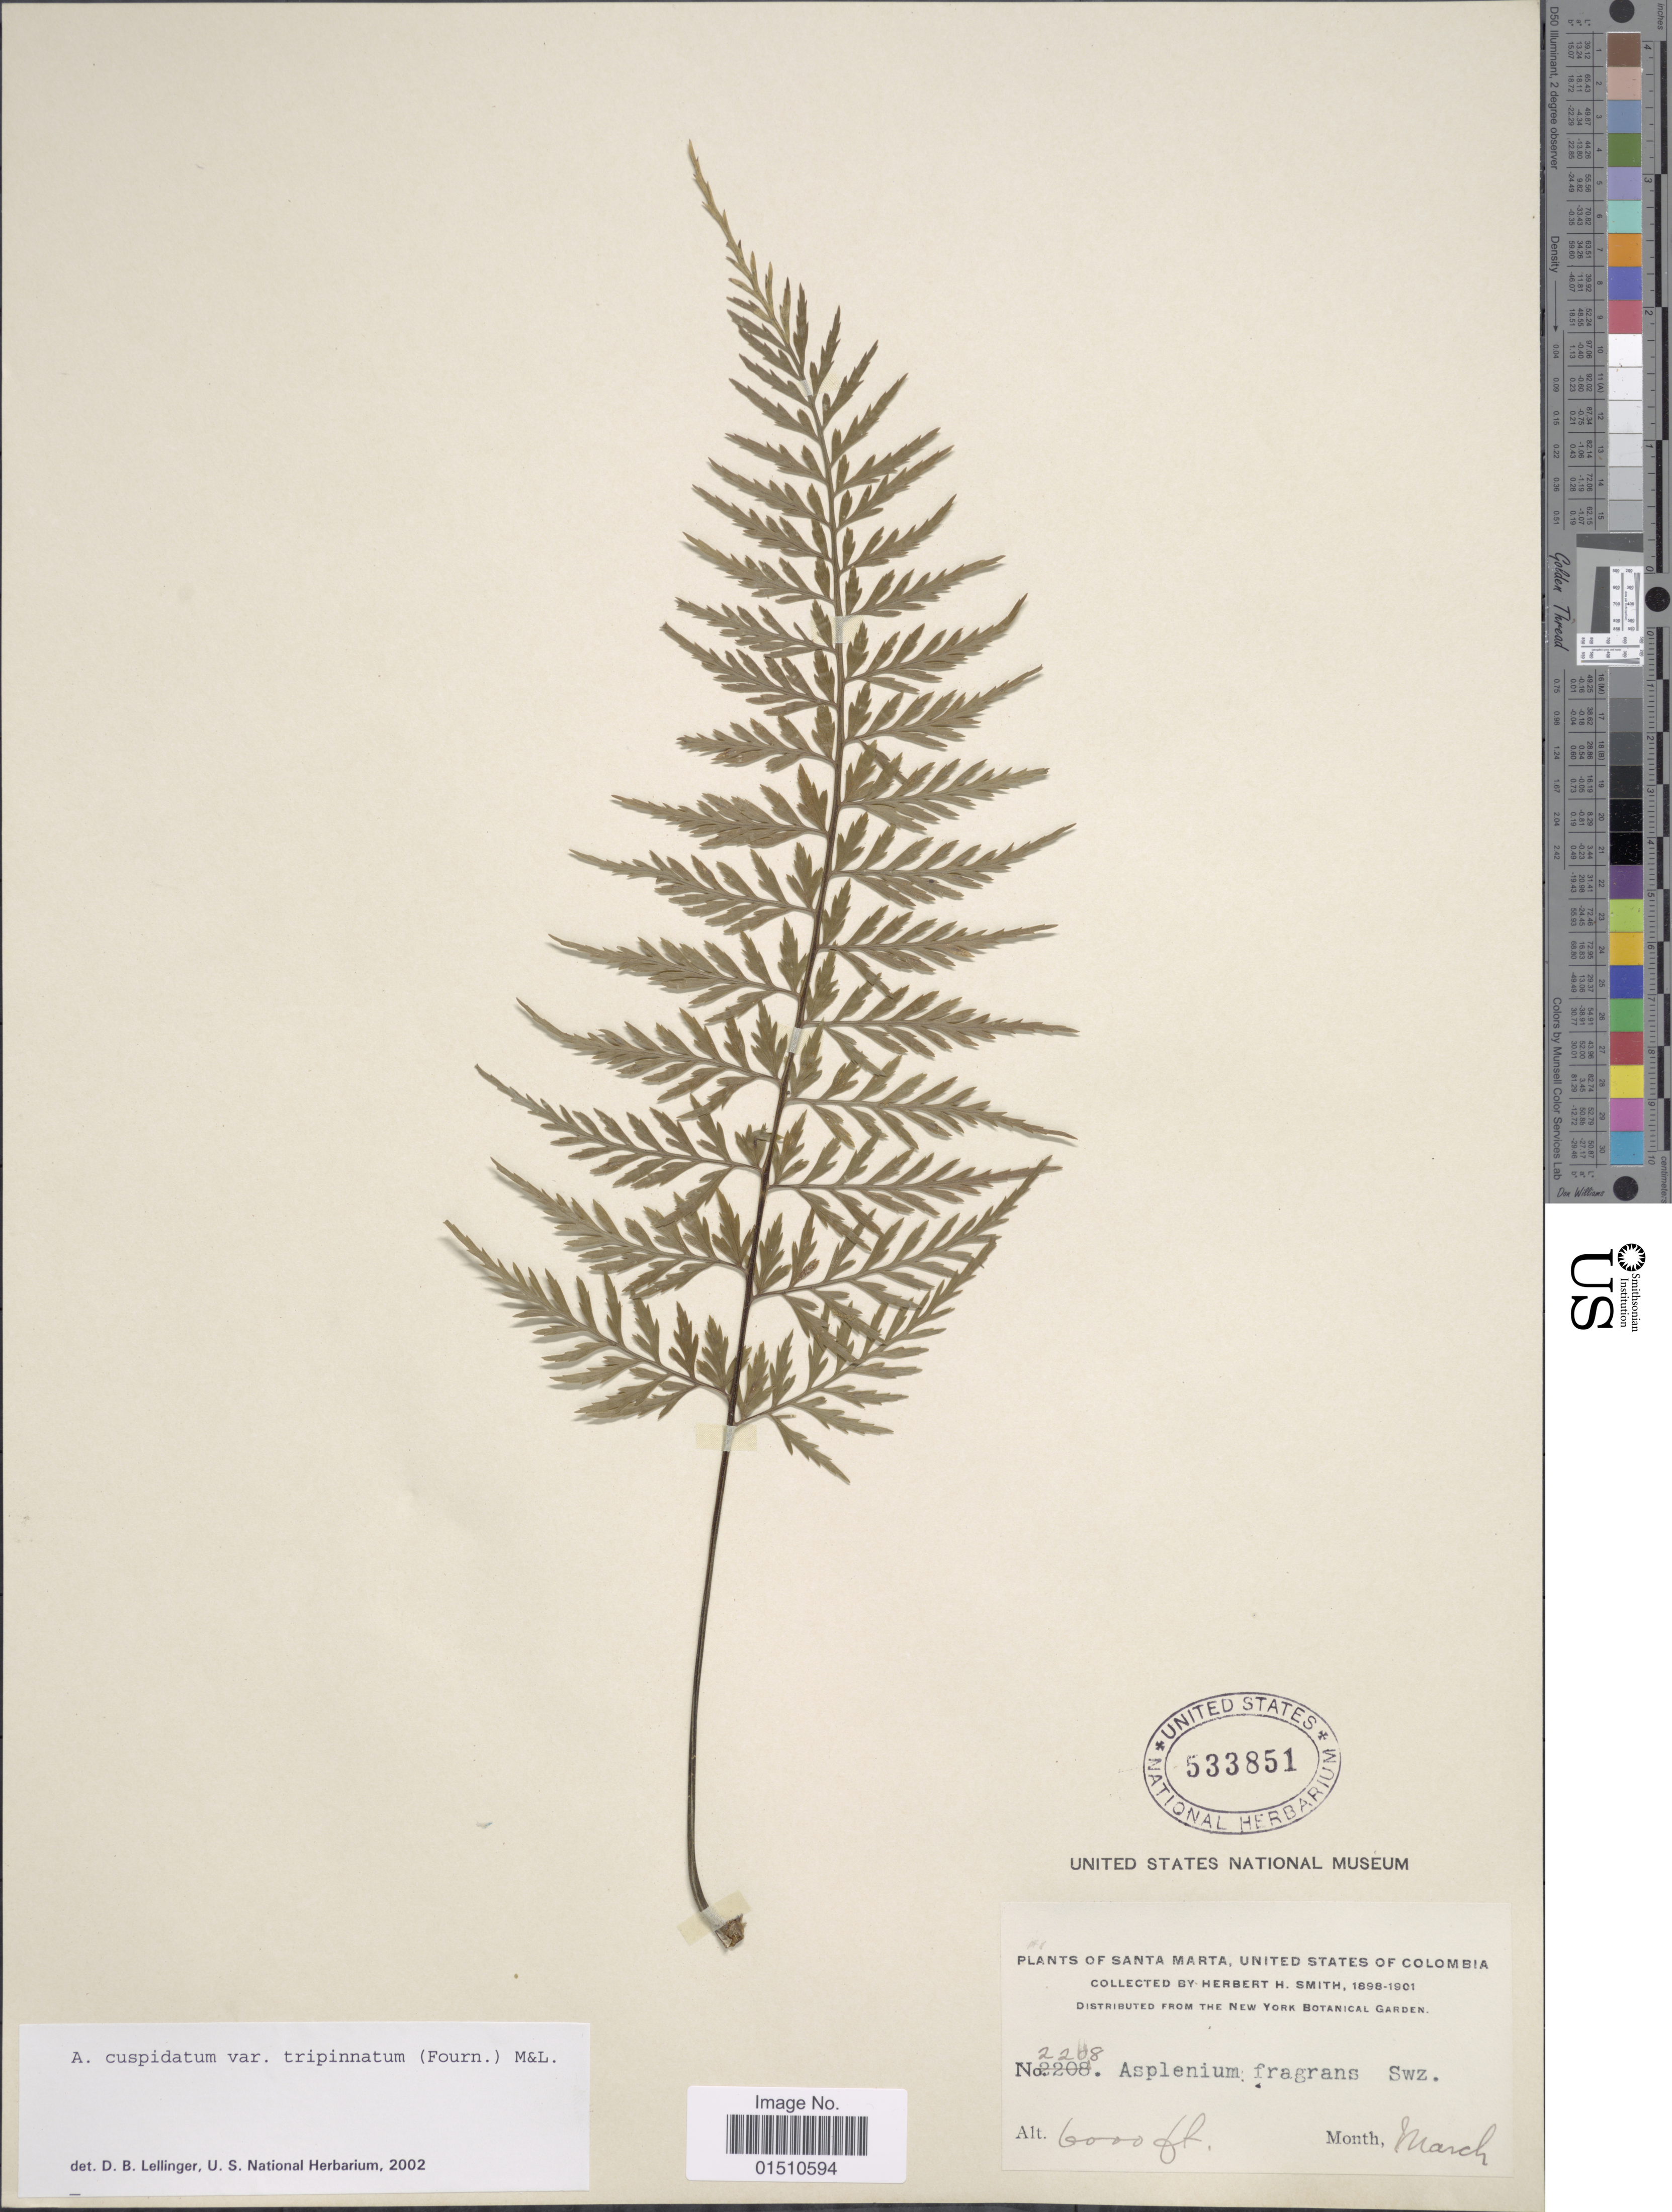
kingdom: Plantae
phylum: Tracheophyta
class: Polypodiopsida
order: Polypodiales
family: Aspleniaceae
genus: Asplenium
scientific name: Asplenium cuspidatum var. tripinnatum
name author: (E. Fourn.) C.V. Morton & Lellinger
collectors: Herbert H. Smith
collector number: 2268*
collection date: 1898-03/1901-03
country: Colombia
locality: Santa Marta, United States of Colombia.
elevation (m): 1829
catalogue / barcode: US 533851